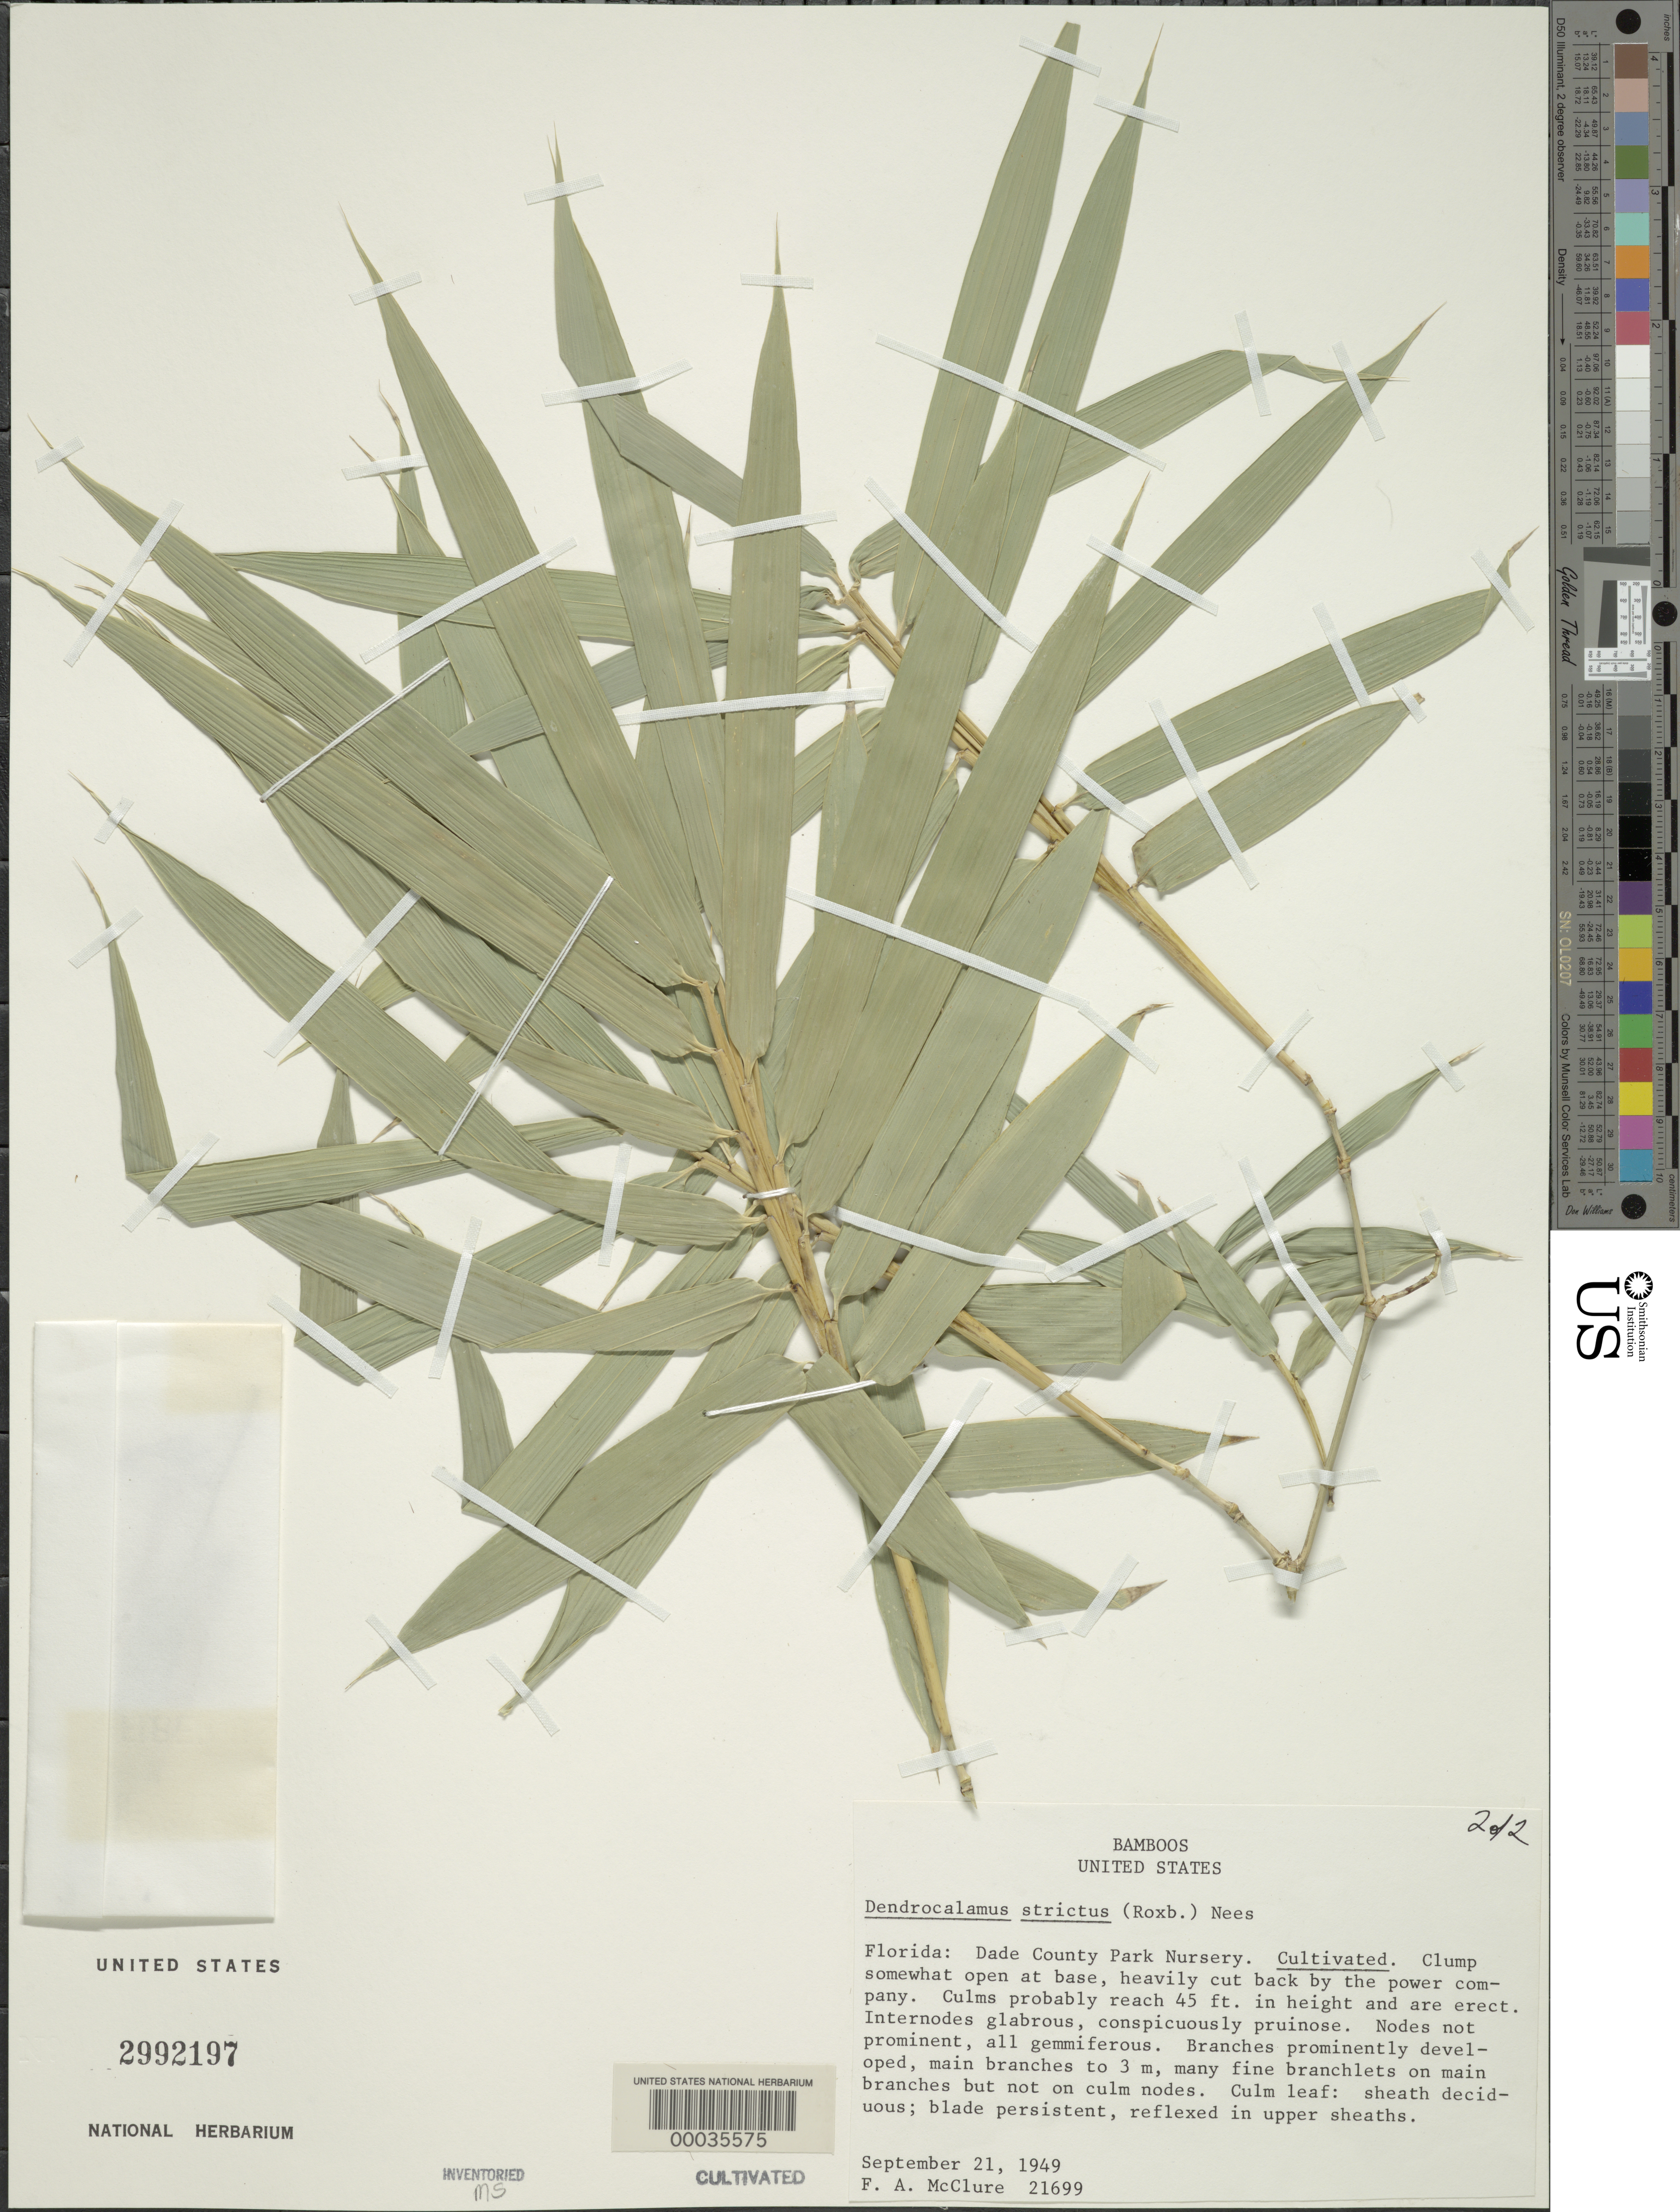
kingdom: Plantae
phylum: Tracheophyta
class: Liliopsida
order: Poales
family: Poaceae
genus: Dendrocalamus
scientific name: Dendrocalamus strictus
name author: (Roxb.) Nees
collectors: F. A. McClure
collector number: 21699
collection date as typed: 21 Sep 1949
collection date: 1949-09-21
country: United States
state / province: Florida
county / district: Dade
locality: Dade county park nursery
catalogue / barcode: US 2992197